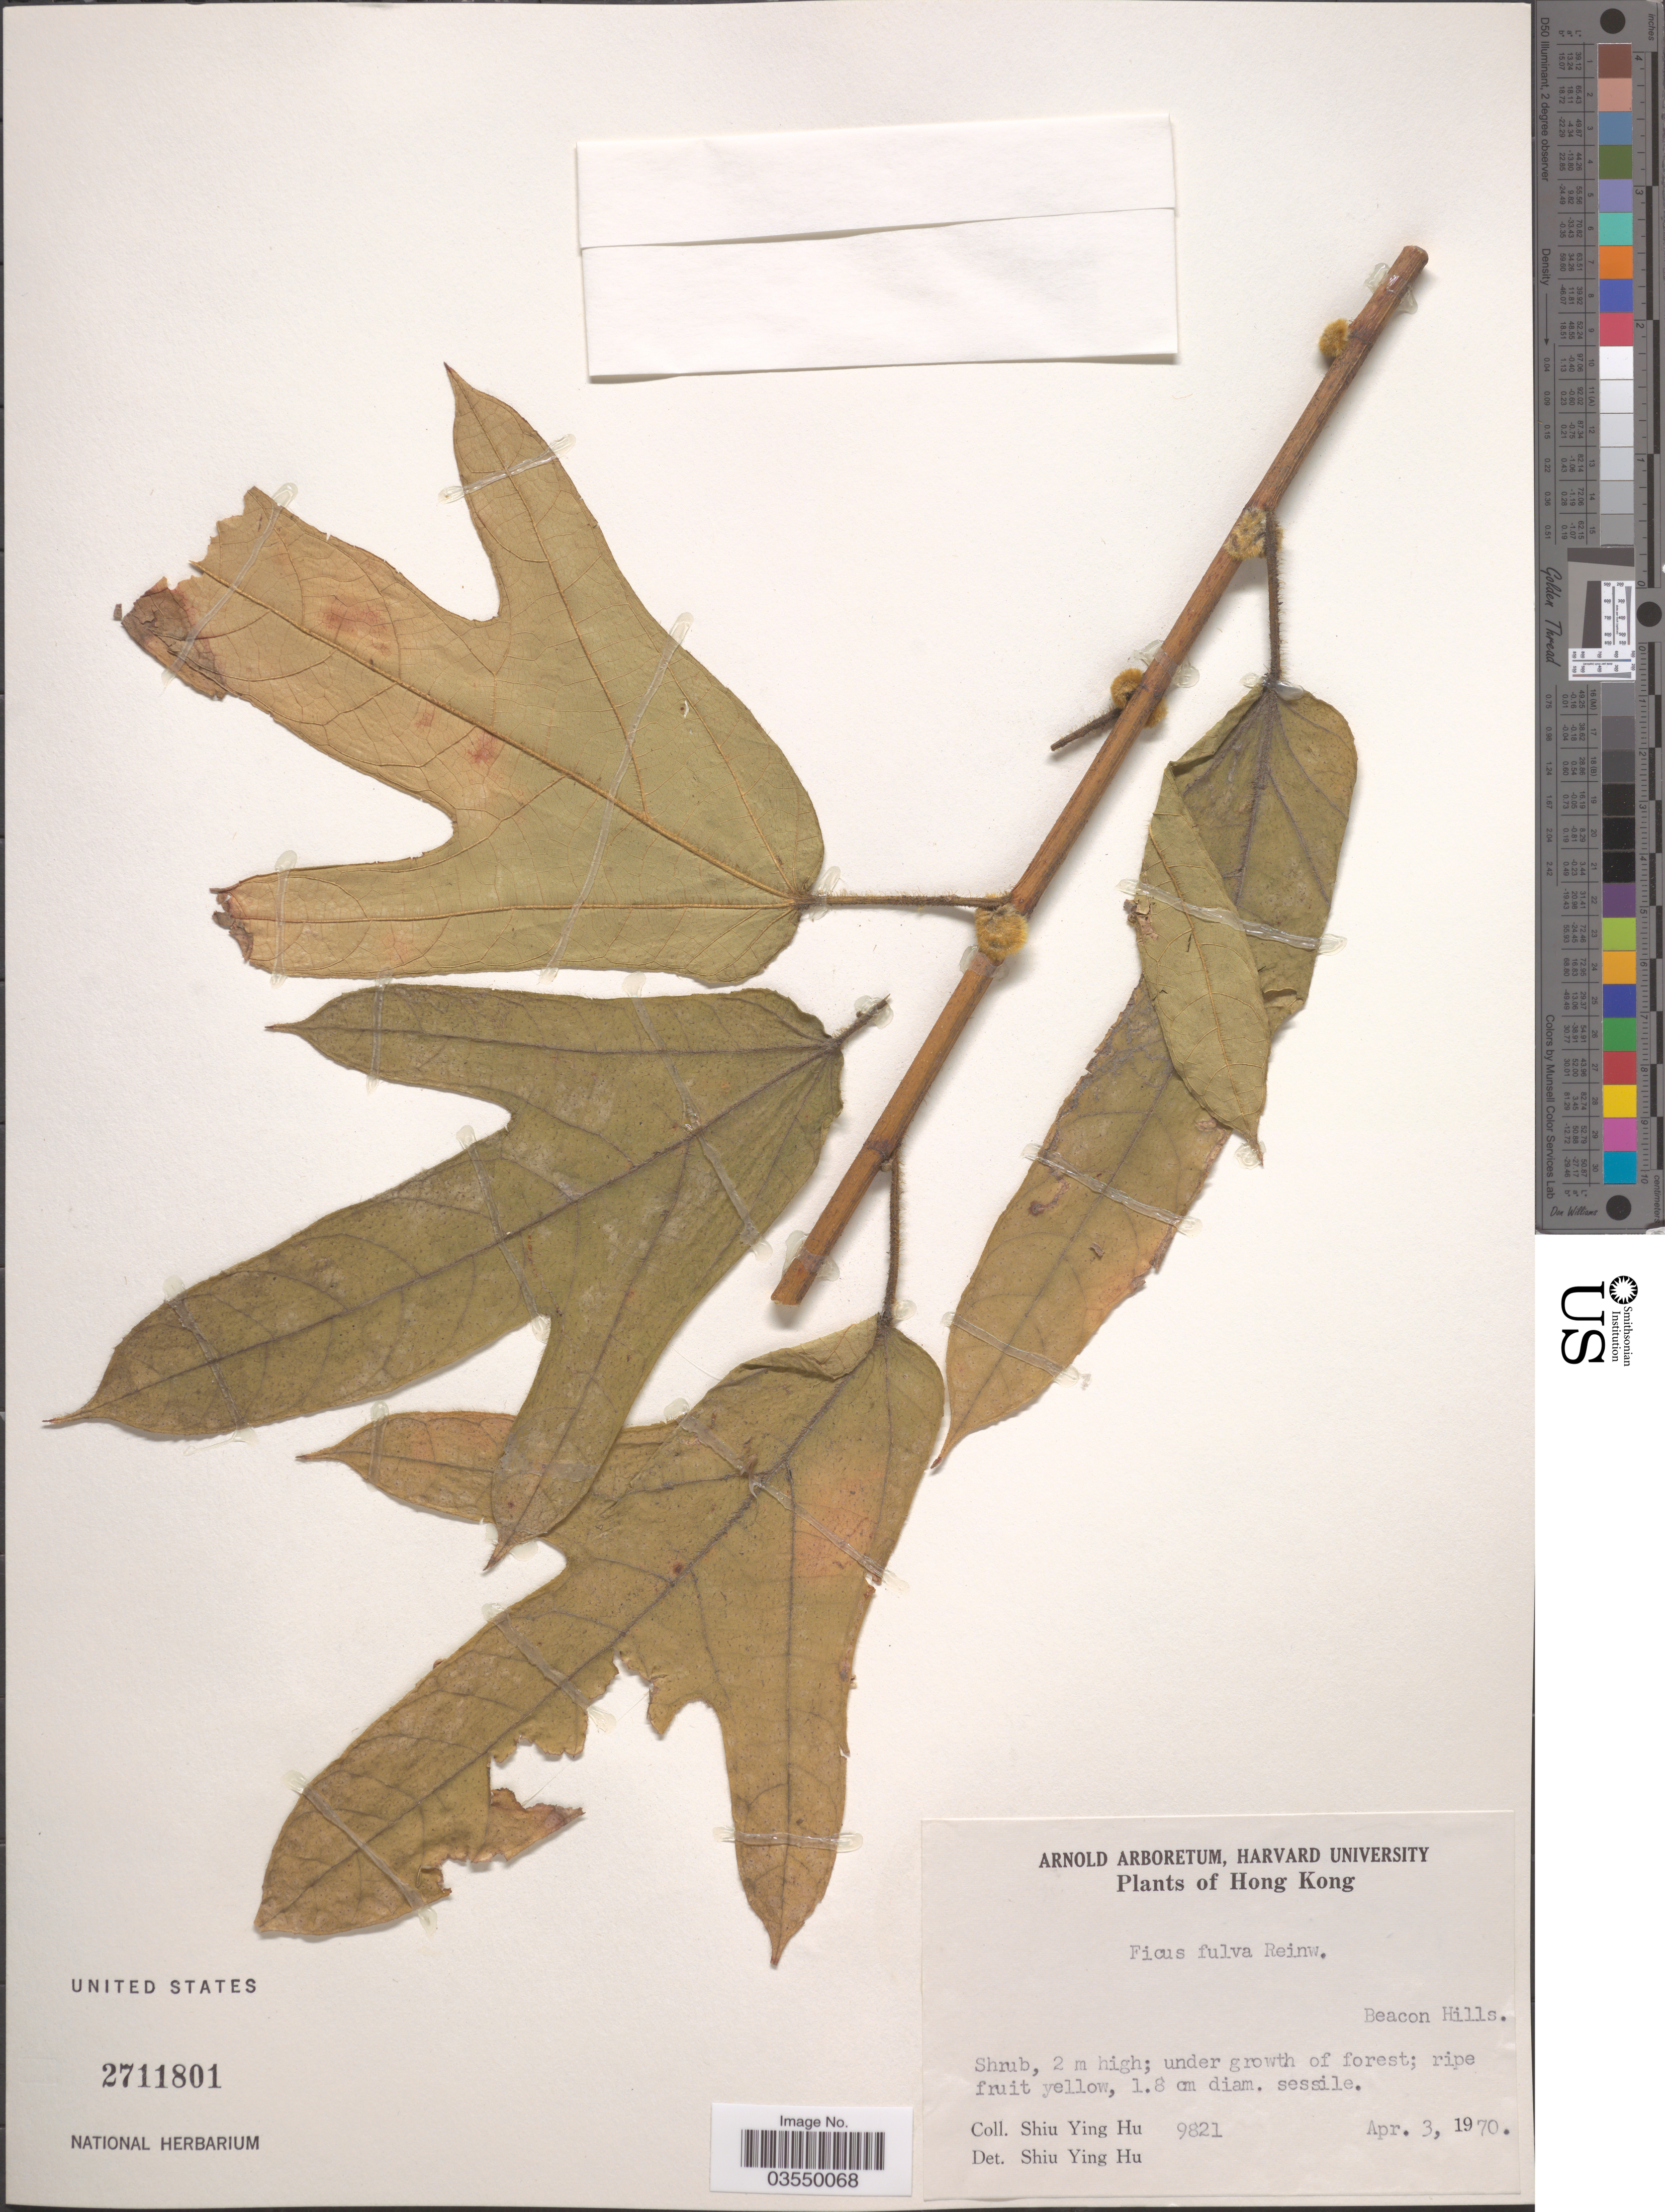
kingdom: Plantae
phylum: Tracheophyta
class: Magnoliopsida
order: Rosales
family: Moraceae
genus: Ficus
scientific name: Ficus fulva Elmer, nom illeg.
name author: Elmer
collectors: S. Y. Hu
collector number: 9821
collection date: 1970-04-03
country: China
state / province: Hong Kong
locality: Beacon Hills.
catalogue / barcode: US 2711801